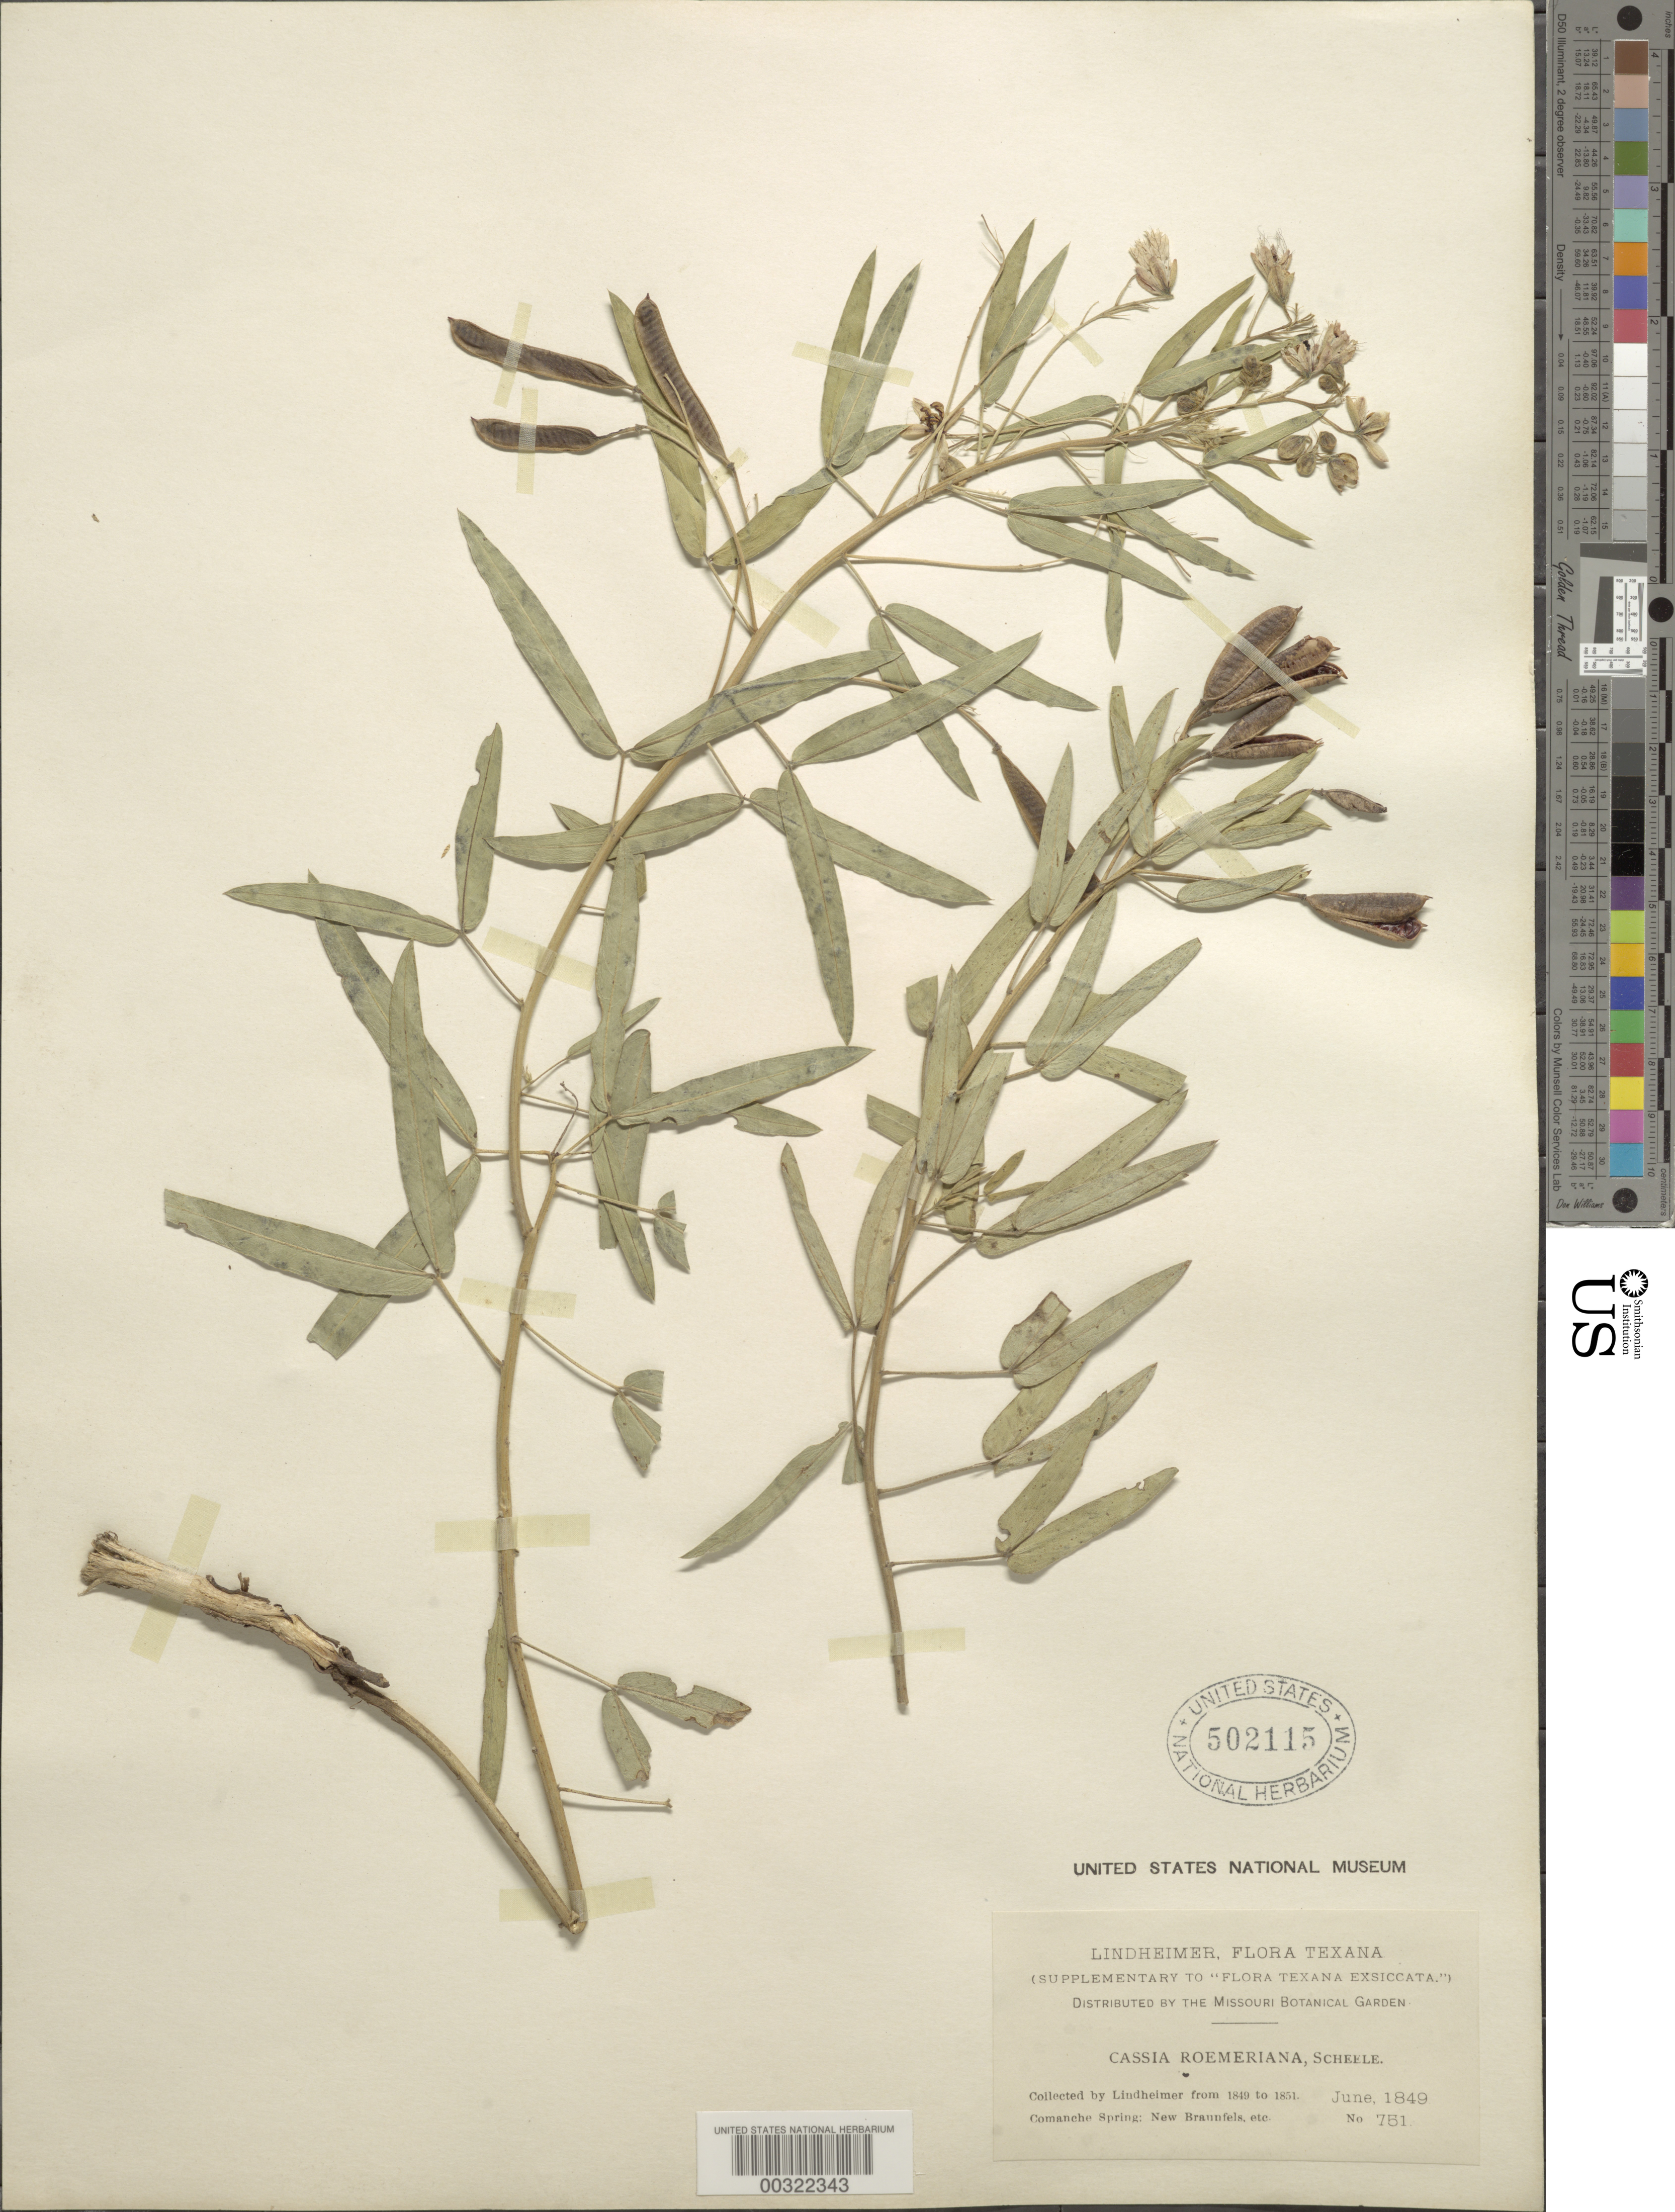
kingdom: Plantae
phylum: Tracheophyta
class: Magnoliopsida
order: Fabales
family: Fabaceae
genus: Senna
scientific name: Senna roemeriana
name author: (Scheele) H.S. Irwin & Barneby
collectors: F. J. Lindheimer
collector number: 751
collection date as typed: Jun 1849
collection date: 1849-06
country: United States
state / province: Texas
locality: Comanche spring; new braunfels, etc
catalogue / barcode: US 502115